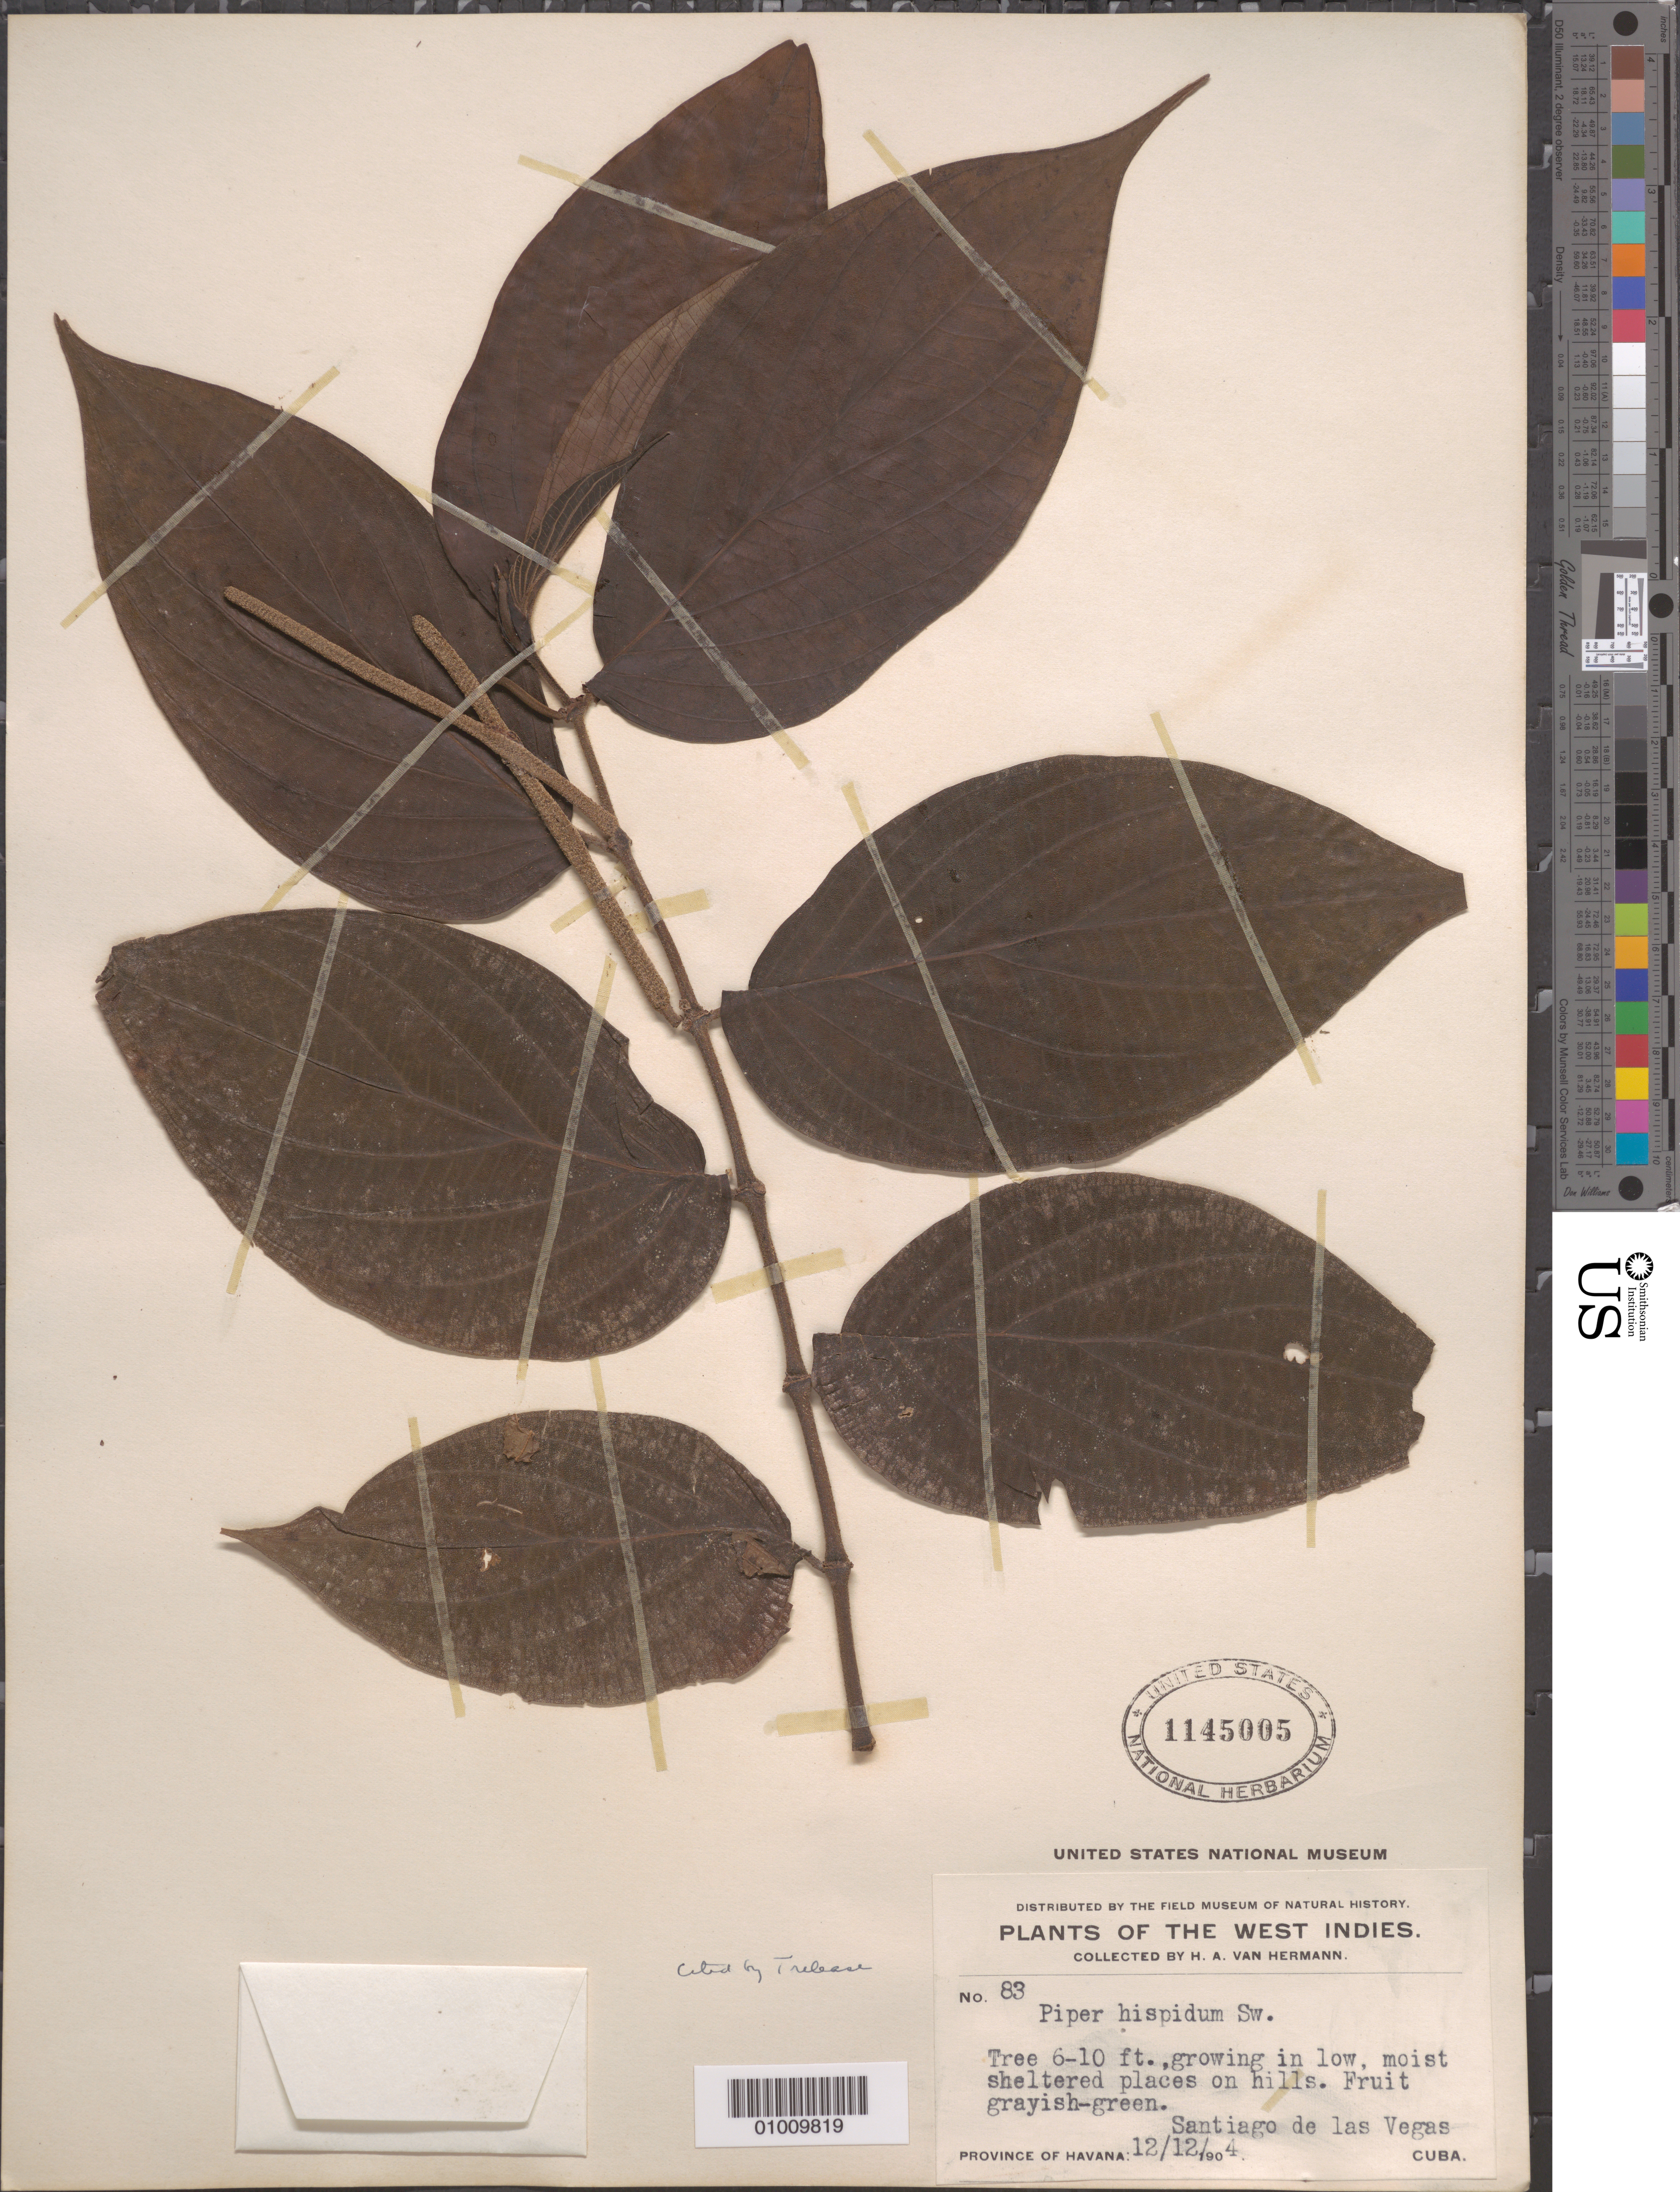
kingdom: Plantae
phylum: Tracheophyta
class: Magnoliopsida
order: Piperales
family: Piperaceae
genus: Piper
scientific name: Piper hispidum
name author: Sw.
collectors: H. A. Van Hermann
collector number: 83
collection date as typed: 12 Dec 1904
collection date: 1904-12-12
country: Cuba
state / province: La Habana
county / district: Municipio Boyeros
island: Cuba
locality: Santiago de Las Vegas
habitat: Low moist sheltered places on hills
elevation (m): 97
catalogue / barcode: US 1145005